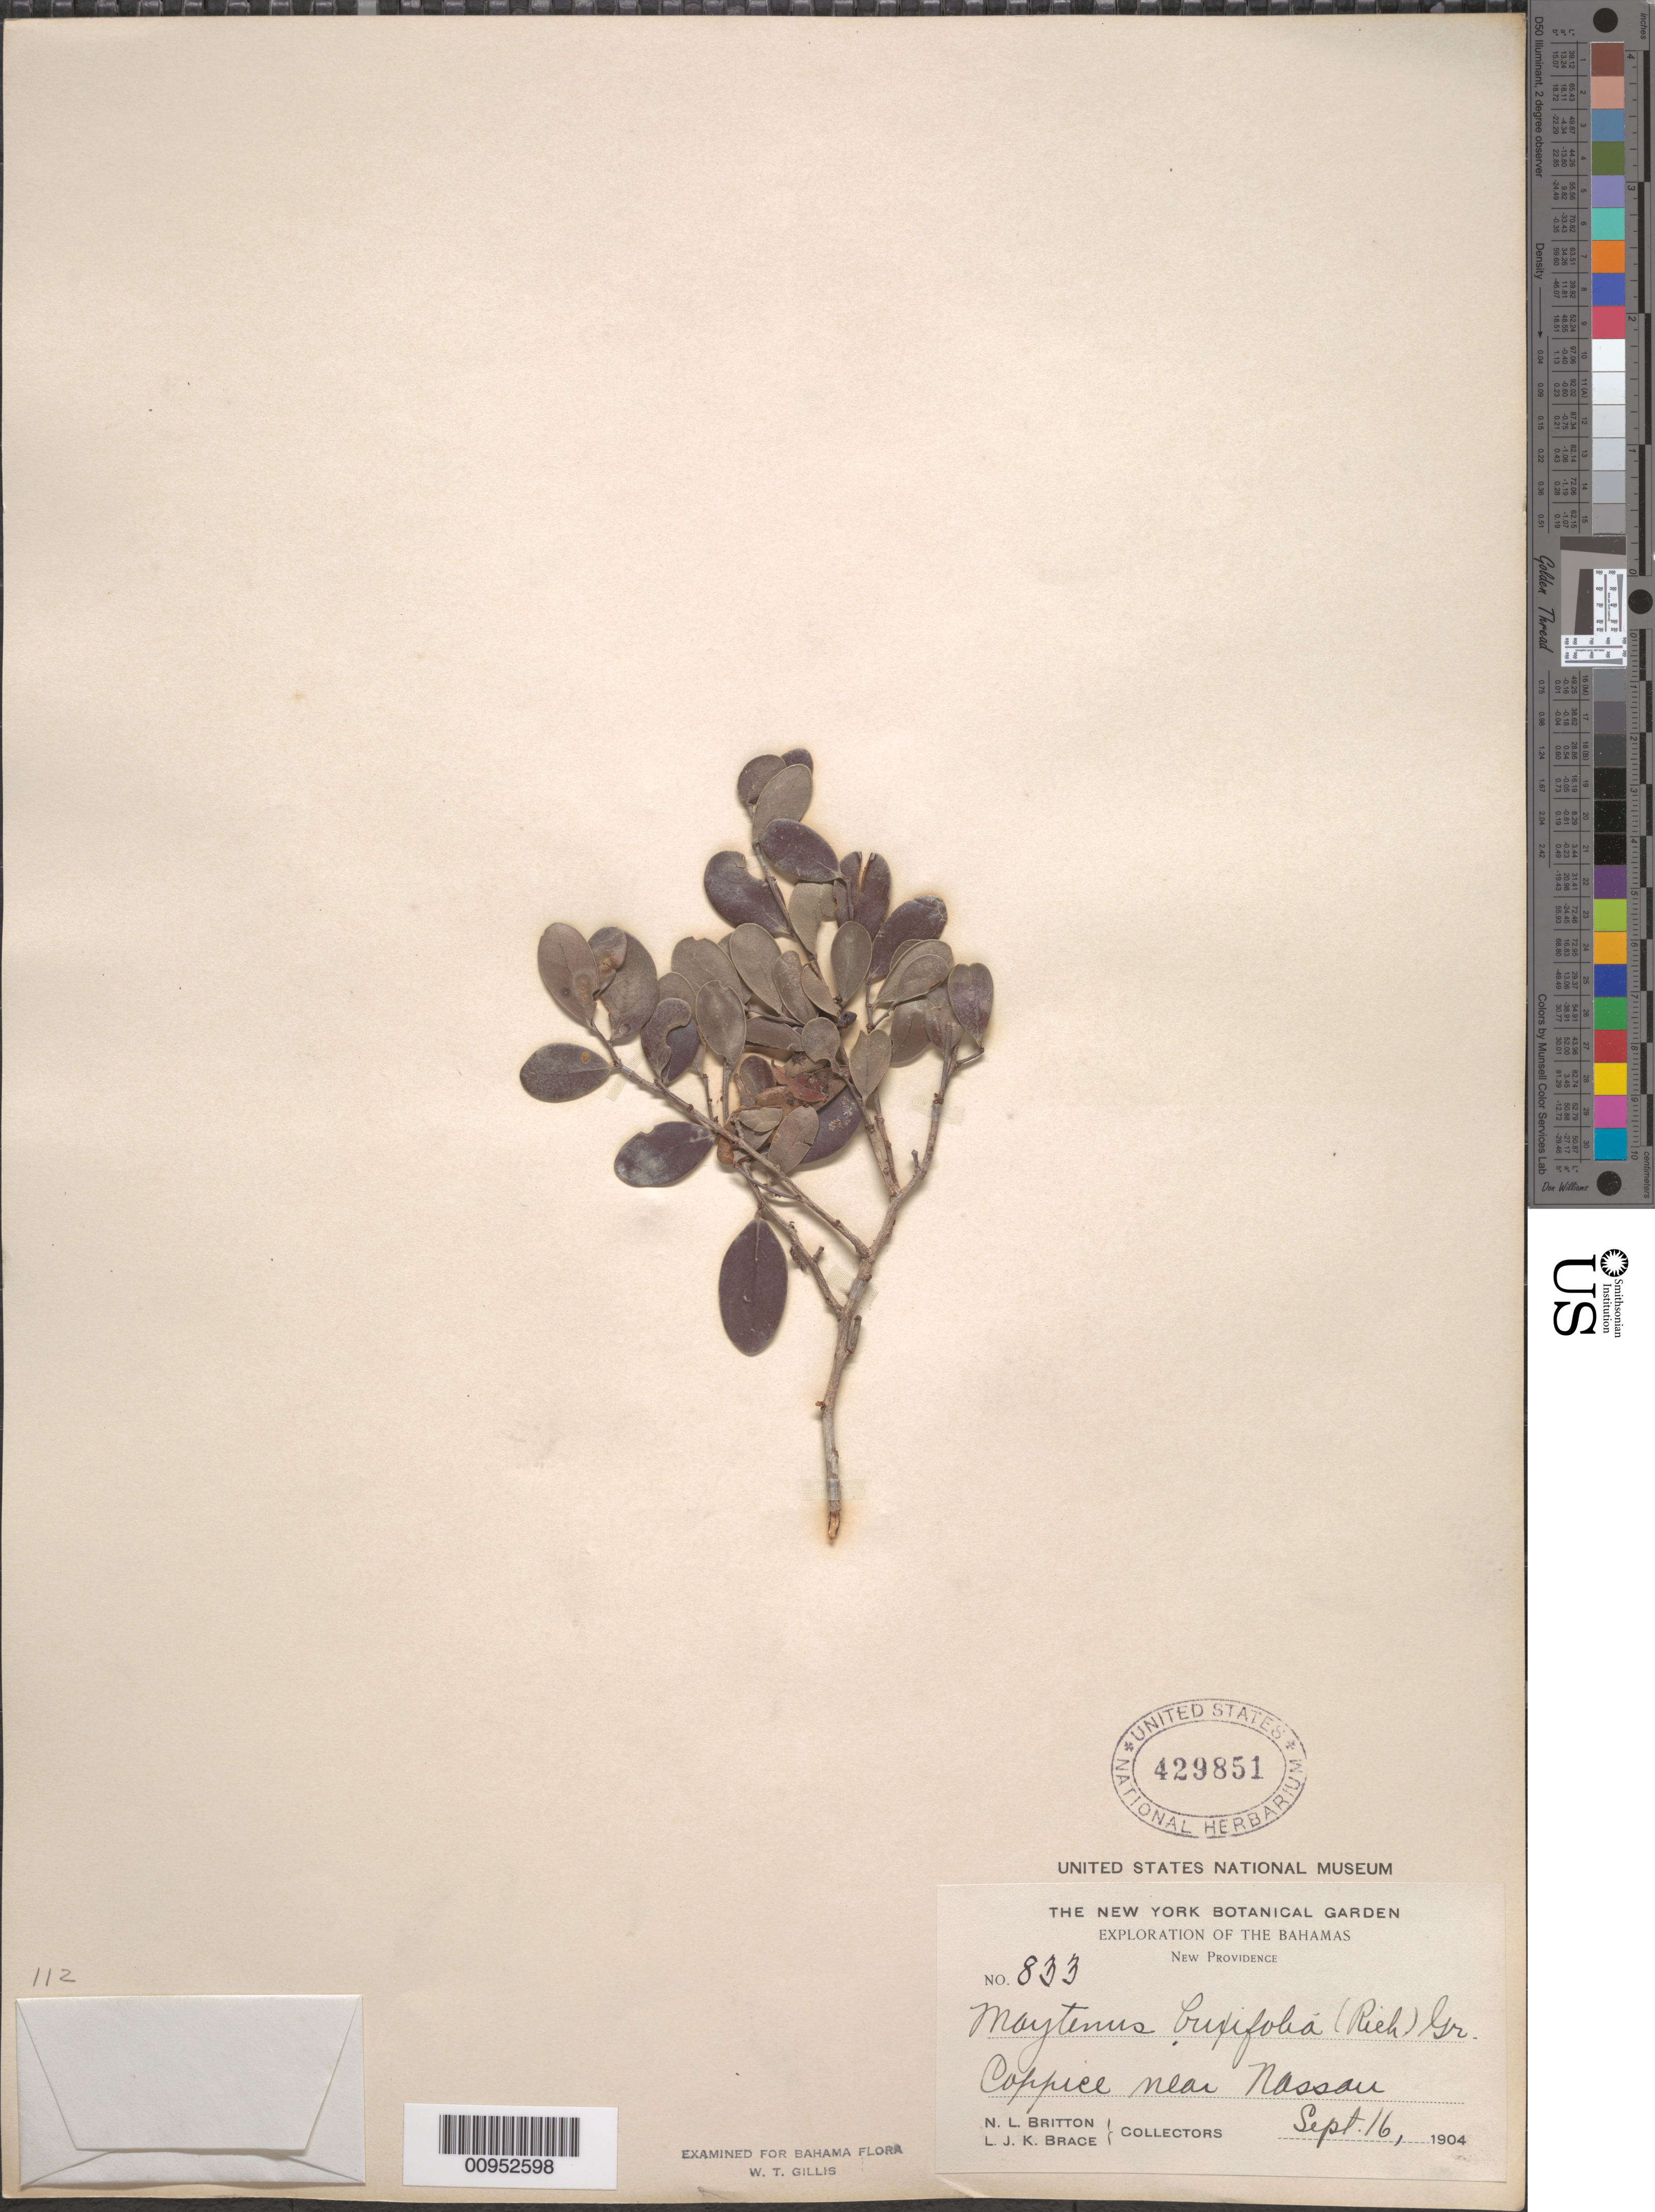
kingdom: Plantae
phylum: Tracheophyta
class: Magnoliopsida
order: Celastrales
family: Celastraceae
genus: Maytenus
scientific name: Maytenus buxifolia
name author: (A. Rich.) Griseb.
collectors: N. Britton & L. J. K. Brace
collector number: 833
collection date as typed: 16 Sep 1904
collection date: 1904-09-16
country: Bahamas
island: New Providence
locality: Near Nassau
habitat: Coppice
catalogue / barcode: US 429851